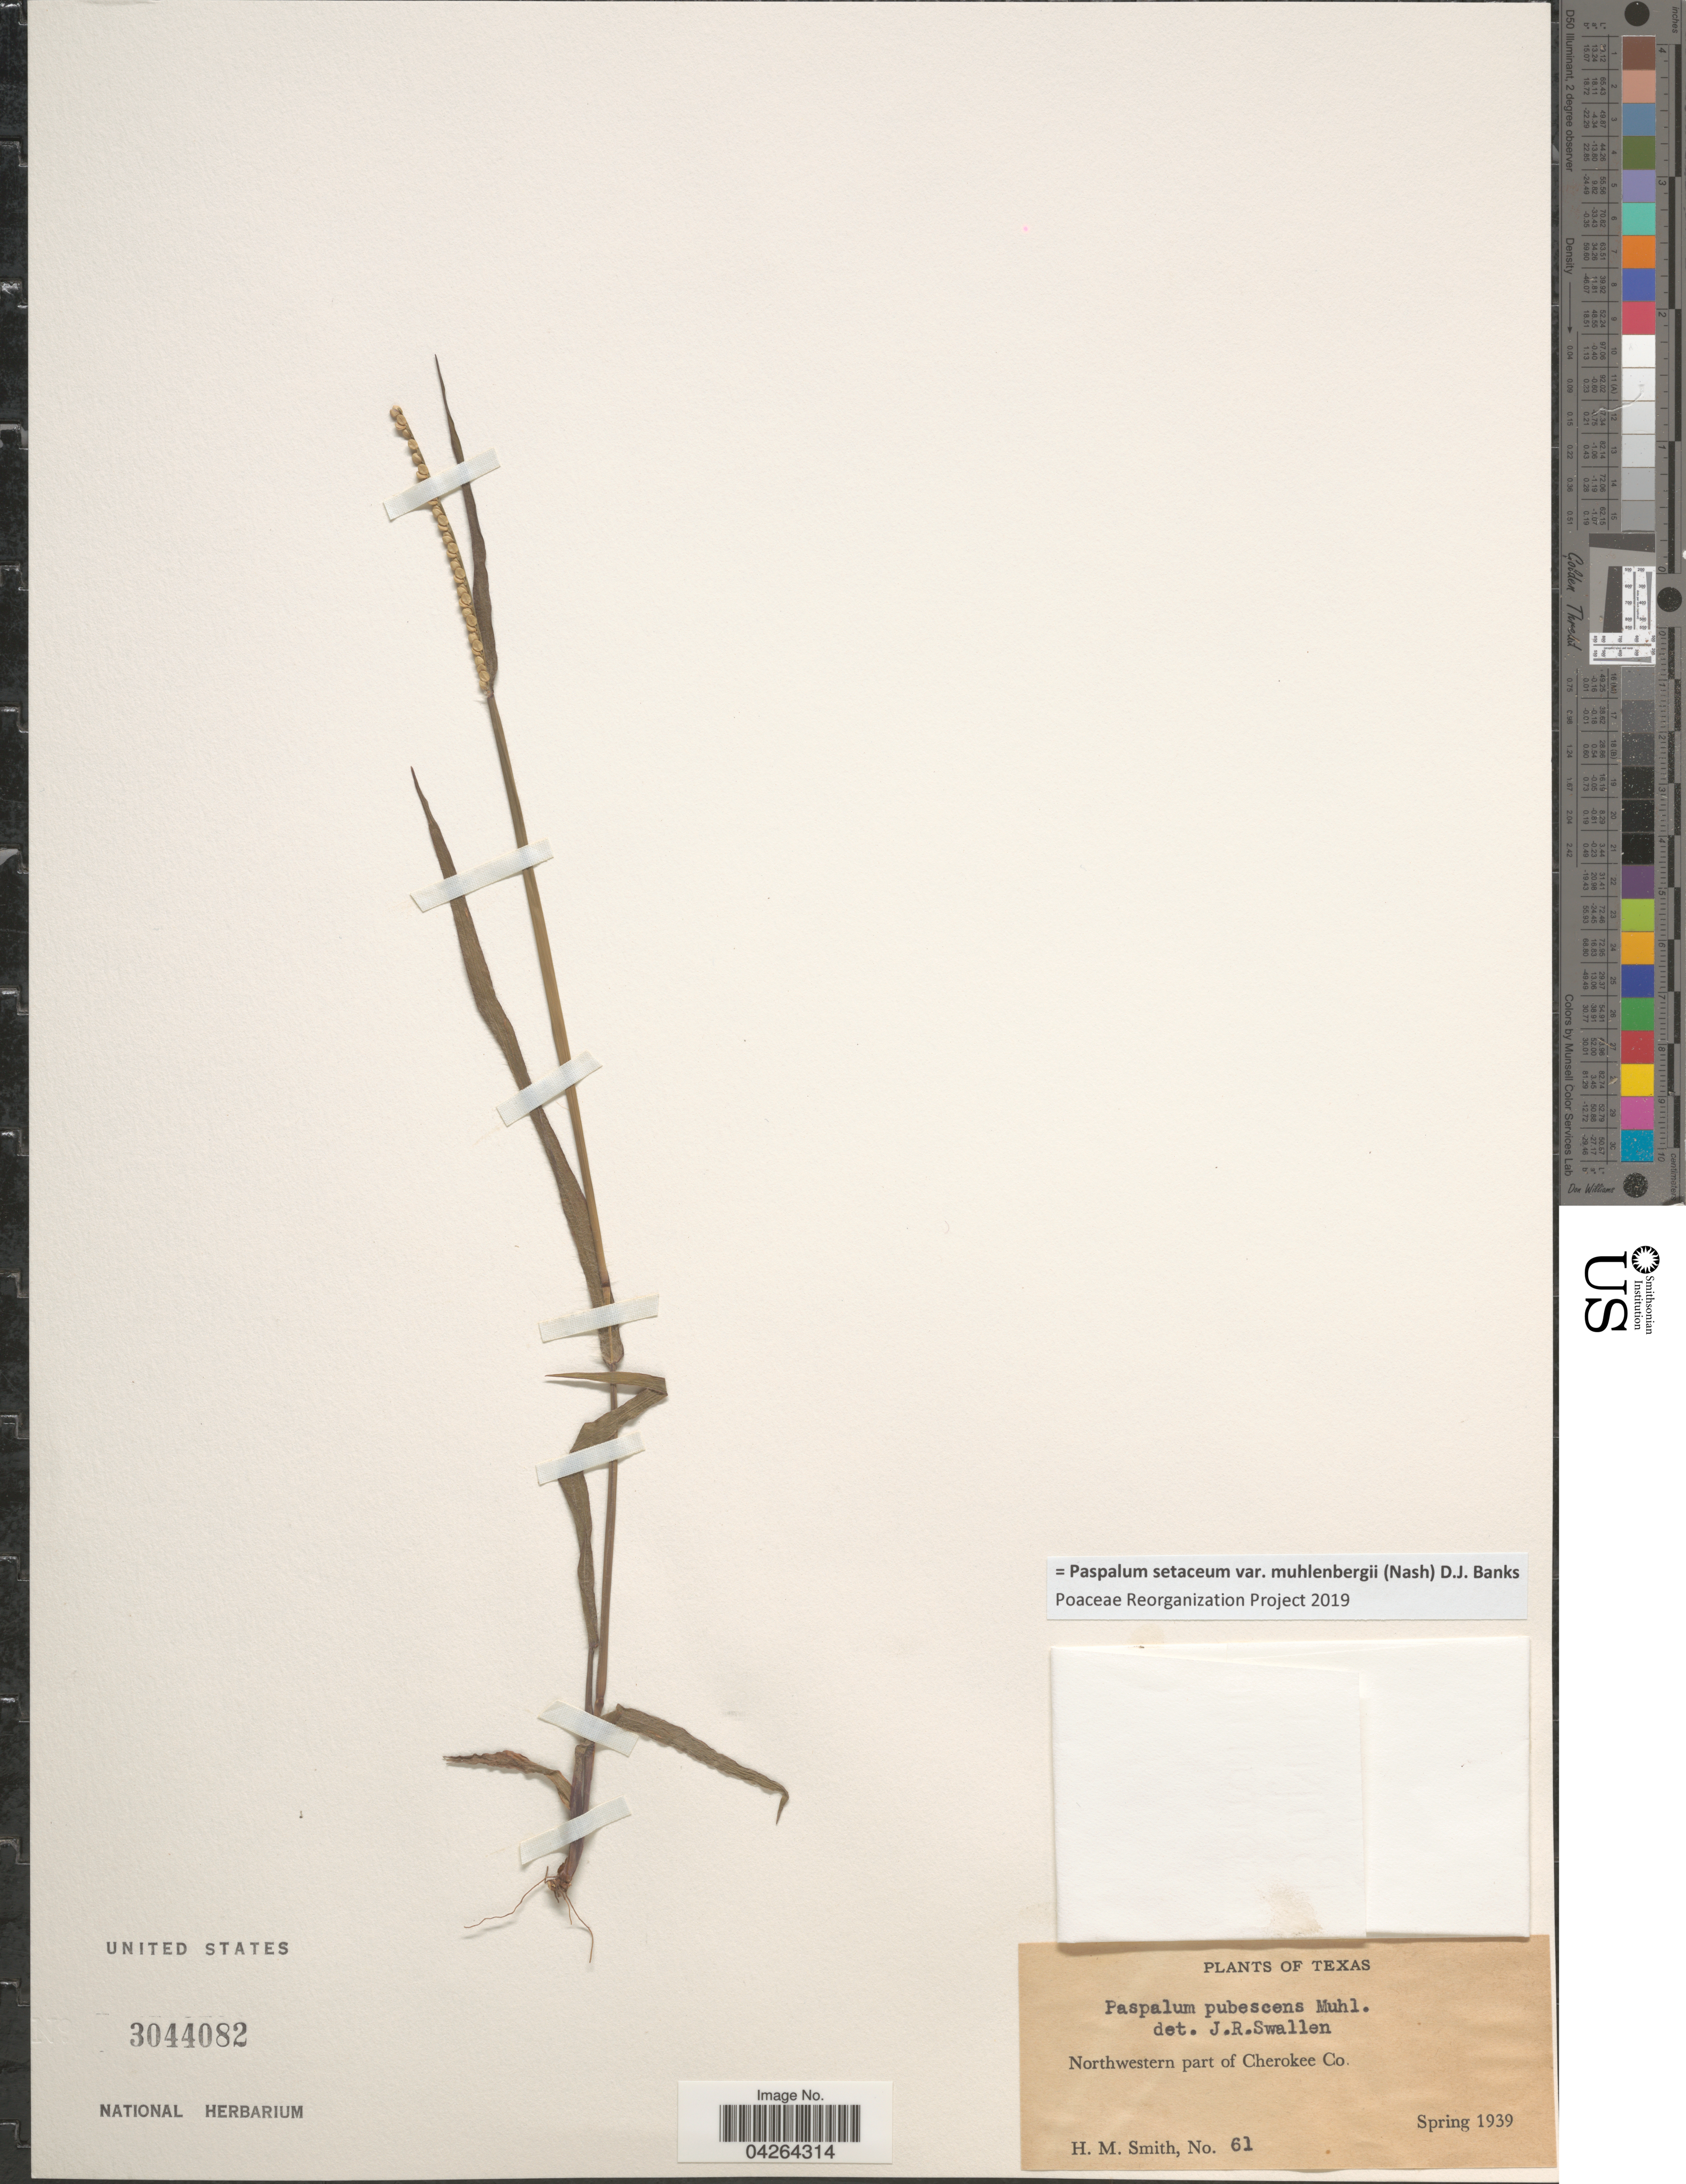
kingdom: Plantae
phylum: Tracheophyta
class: Liliopsida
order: Poales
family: Poaceae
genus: Paspalum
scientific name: Paspalum setaceum var. muhlenbergii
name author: (Nash) D.J. Banks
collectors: H. M. Smith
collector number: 61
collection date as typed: Spring 1939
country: United States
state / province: Texas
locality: Northwestern part of Cherokee Co.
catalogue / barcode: US 3044082